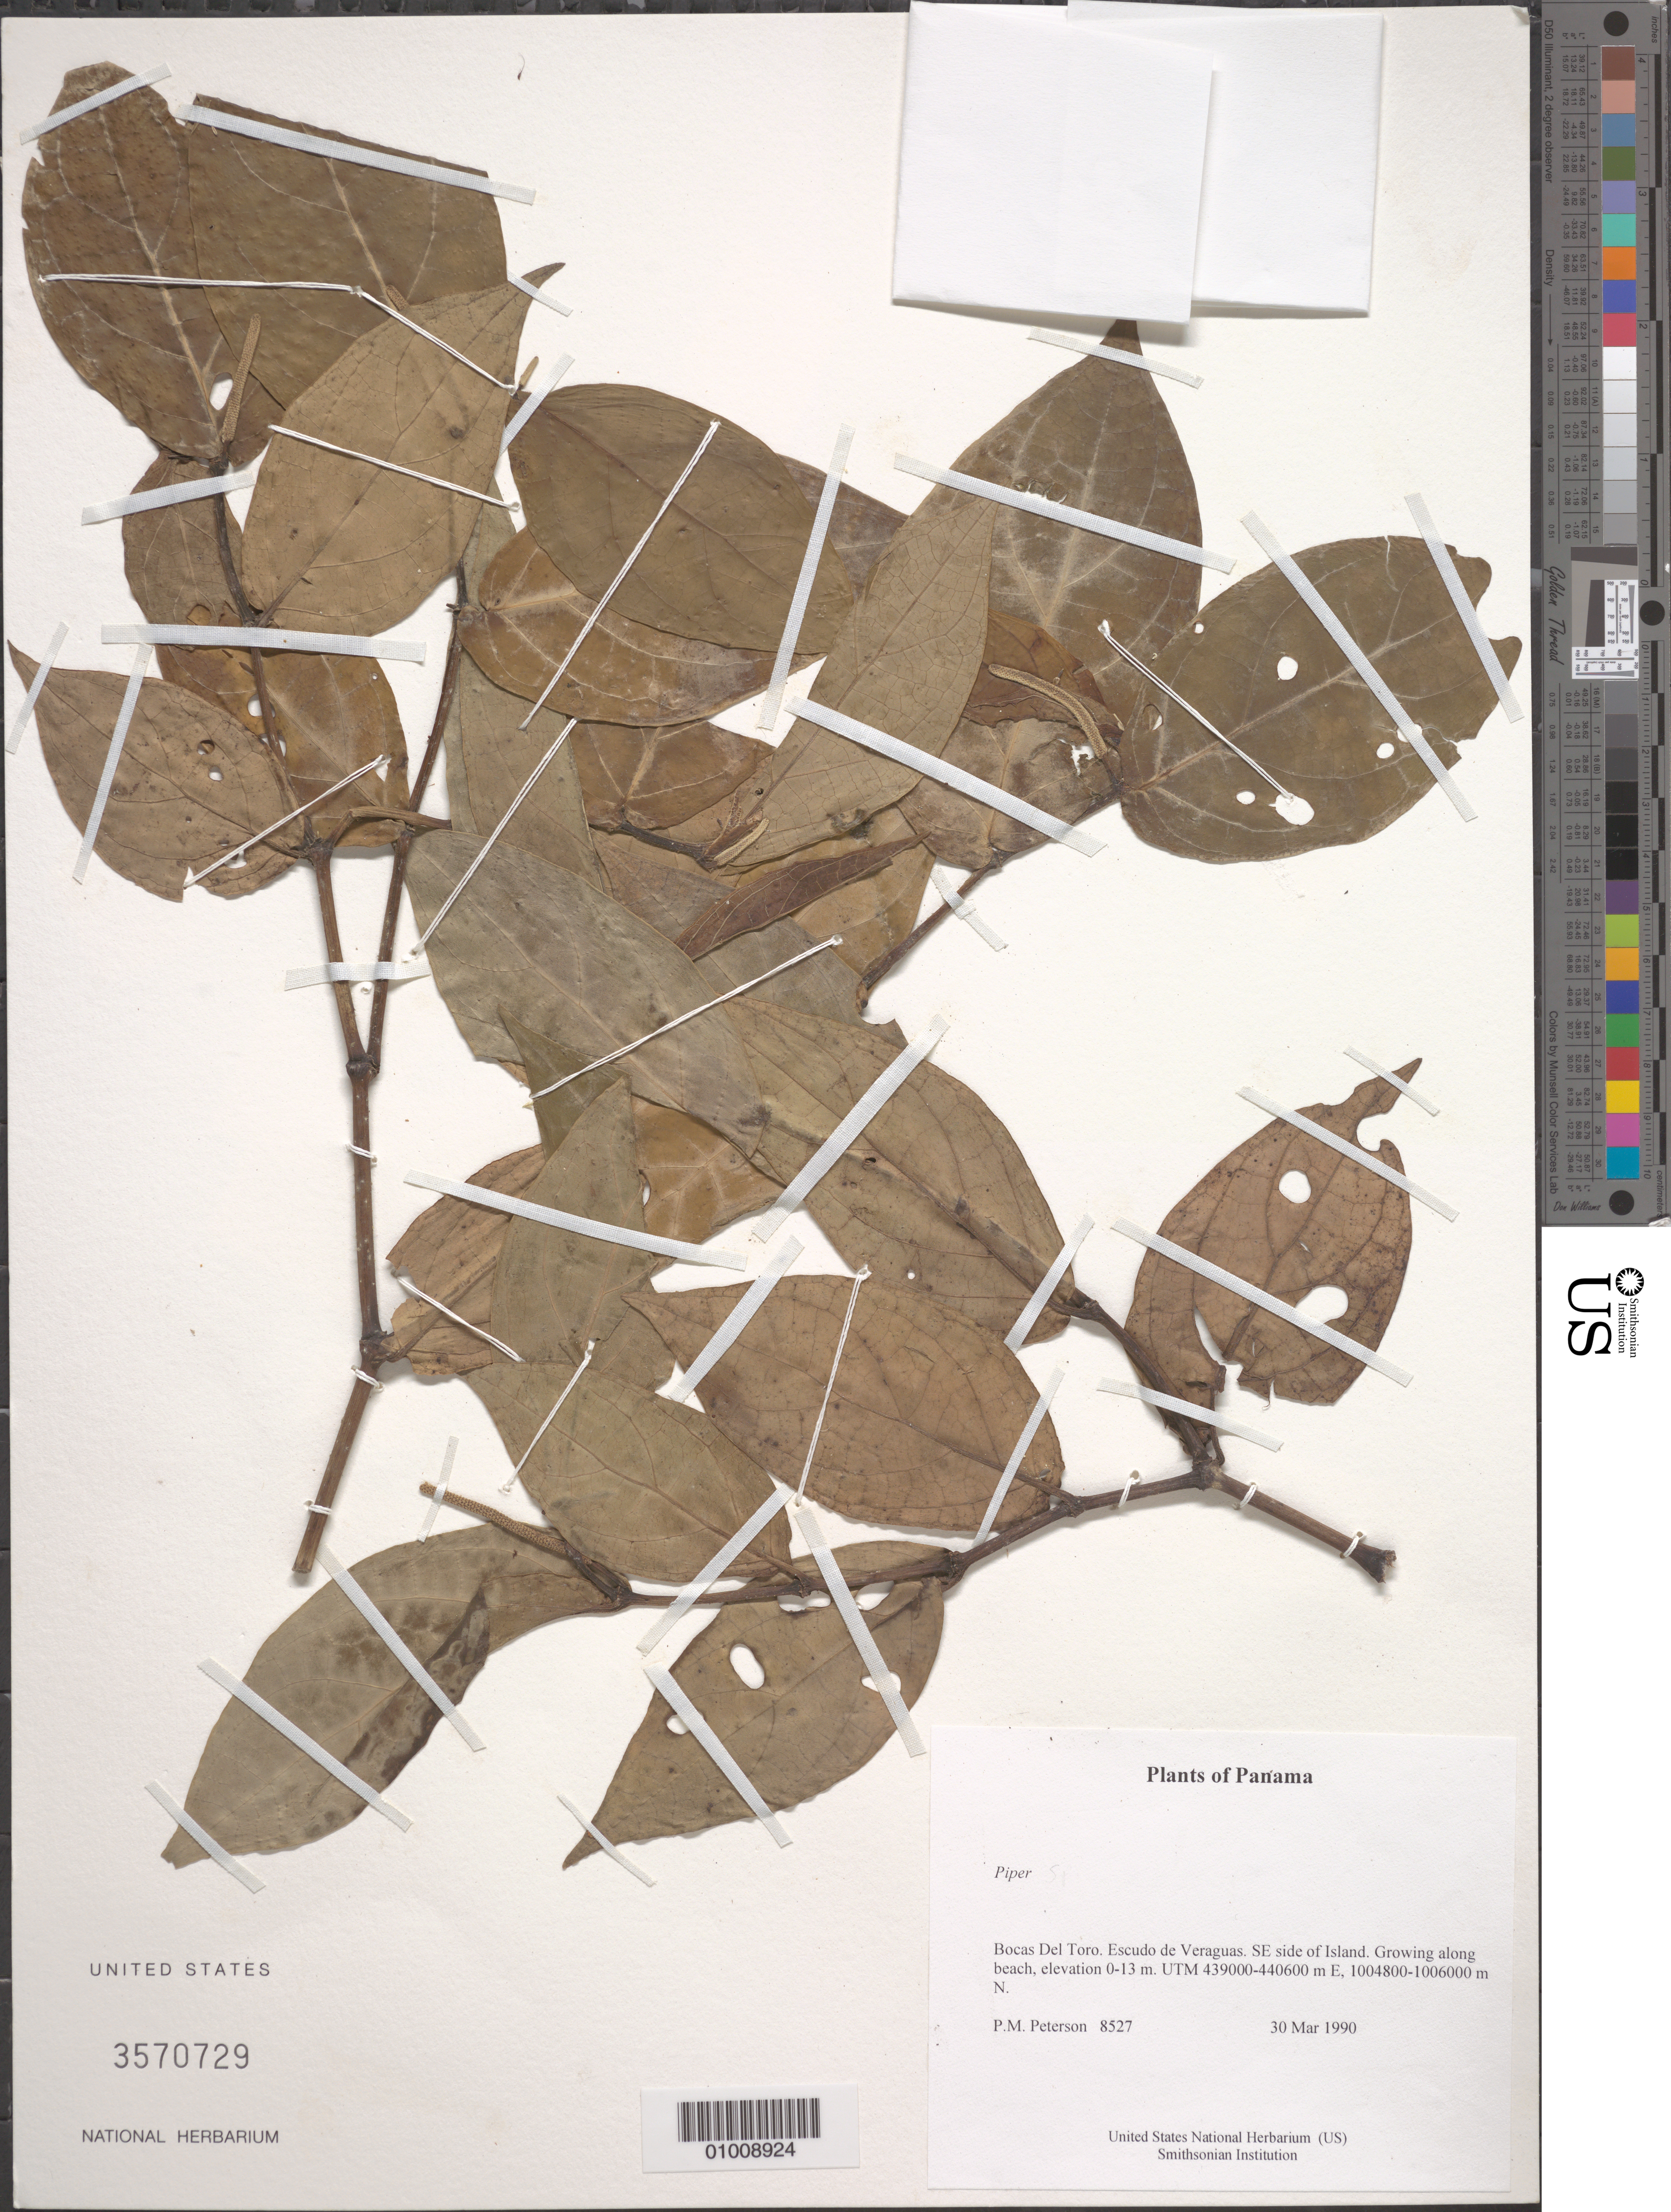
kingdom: Plantae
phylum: Tracheophyta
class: Magnoliopsida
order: Piperales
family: Piperaceae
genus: Piper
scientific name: Piper sp.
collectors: P. M. Peterson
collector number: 08527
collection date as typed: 30 Mar 1990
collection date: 1990-03-30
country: Panama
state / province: Bocas del Toro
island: Escudo de Veraguas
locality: SE side of Island.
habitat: Growing along beach, elevation 0-13 m. UTM 439000-440600 m E, 1004800-1006000 m N.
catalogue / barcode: US 3570729